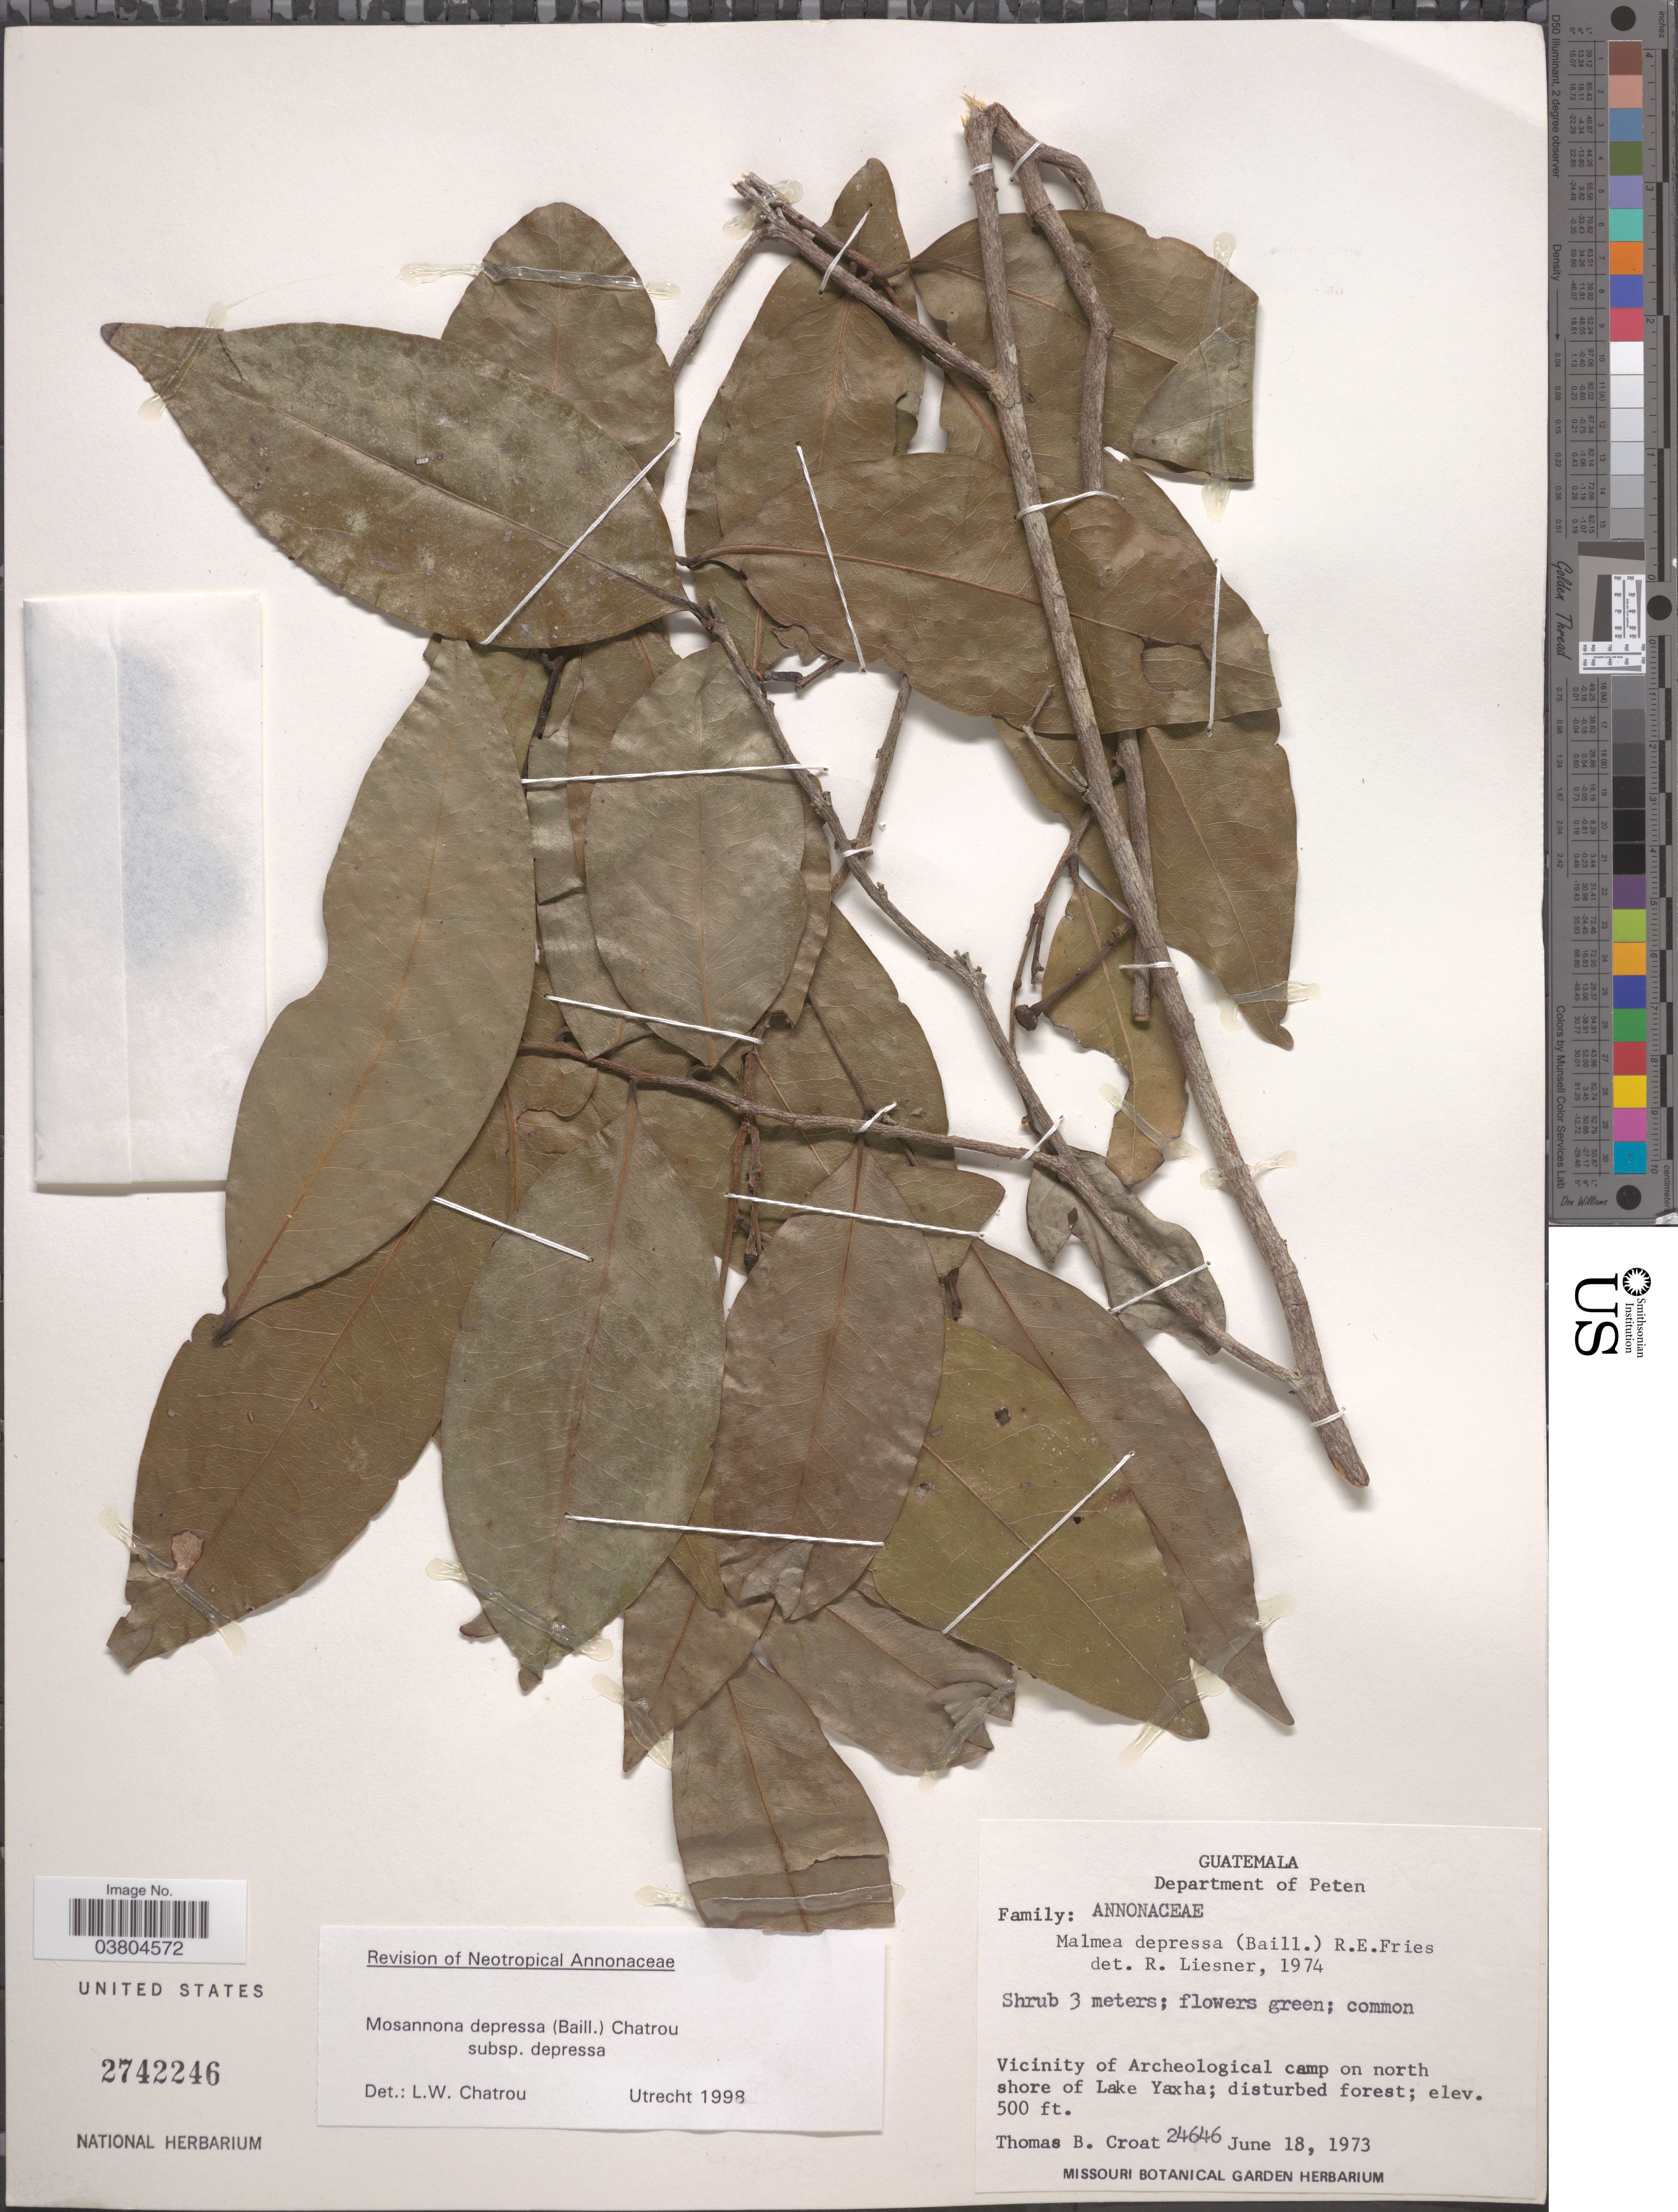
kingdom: Plantae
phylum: Tracheophyta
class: Magnoliopsida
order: Magnoliales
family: Annonaceae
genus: Mosannona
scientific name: Mosannona depressa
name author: (Baill.) Chatrou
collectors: T. B. Croat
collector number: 24646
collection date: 1973-06-18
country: Guatemala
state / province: El Peten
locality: Department of Peten. Vicinity of Archeological camp on north shore of Lake Yaxha.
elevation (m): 152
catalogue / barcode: US 2742246